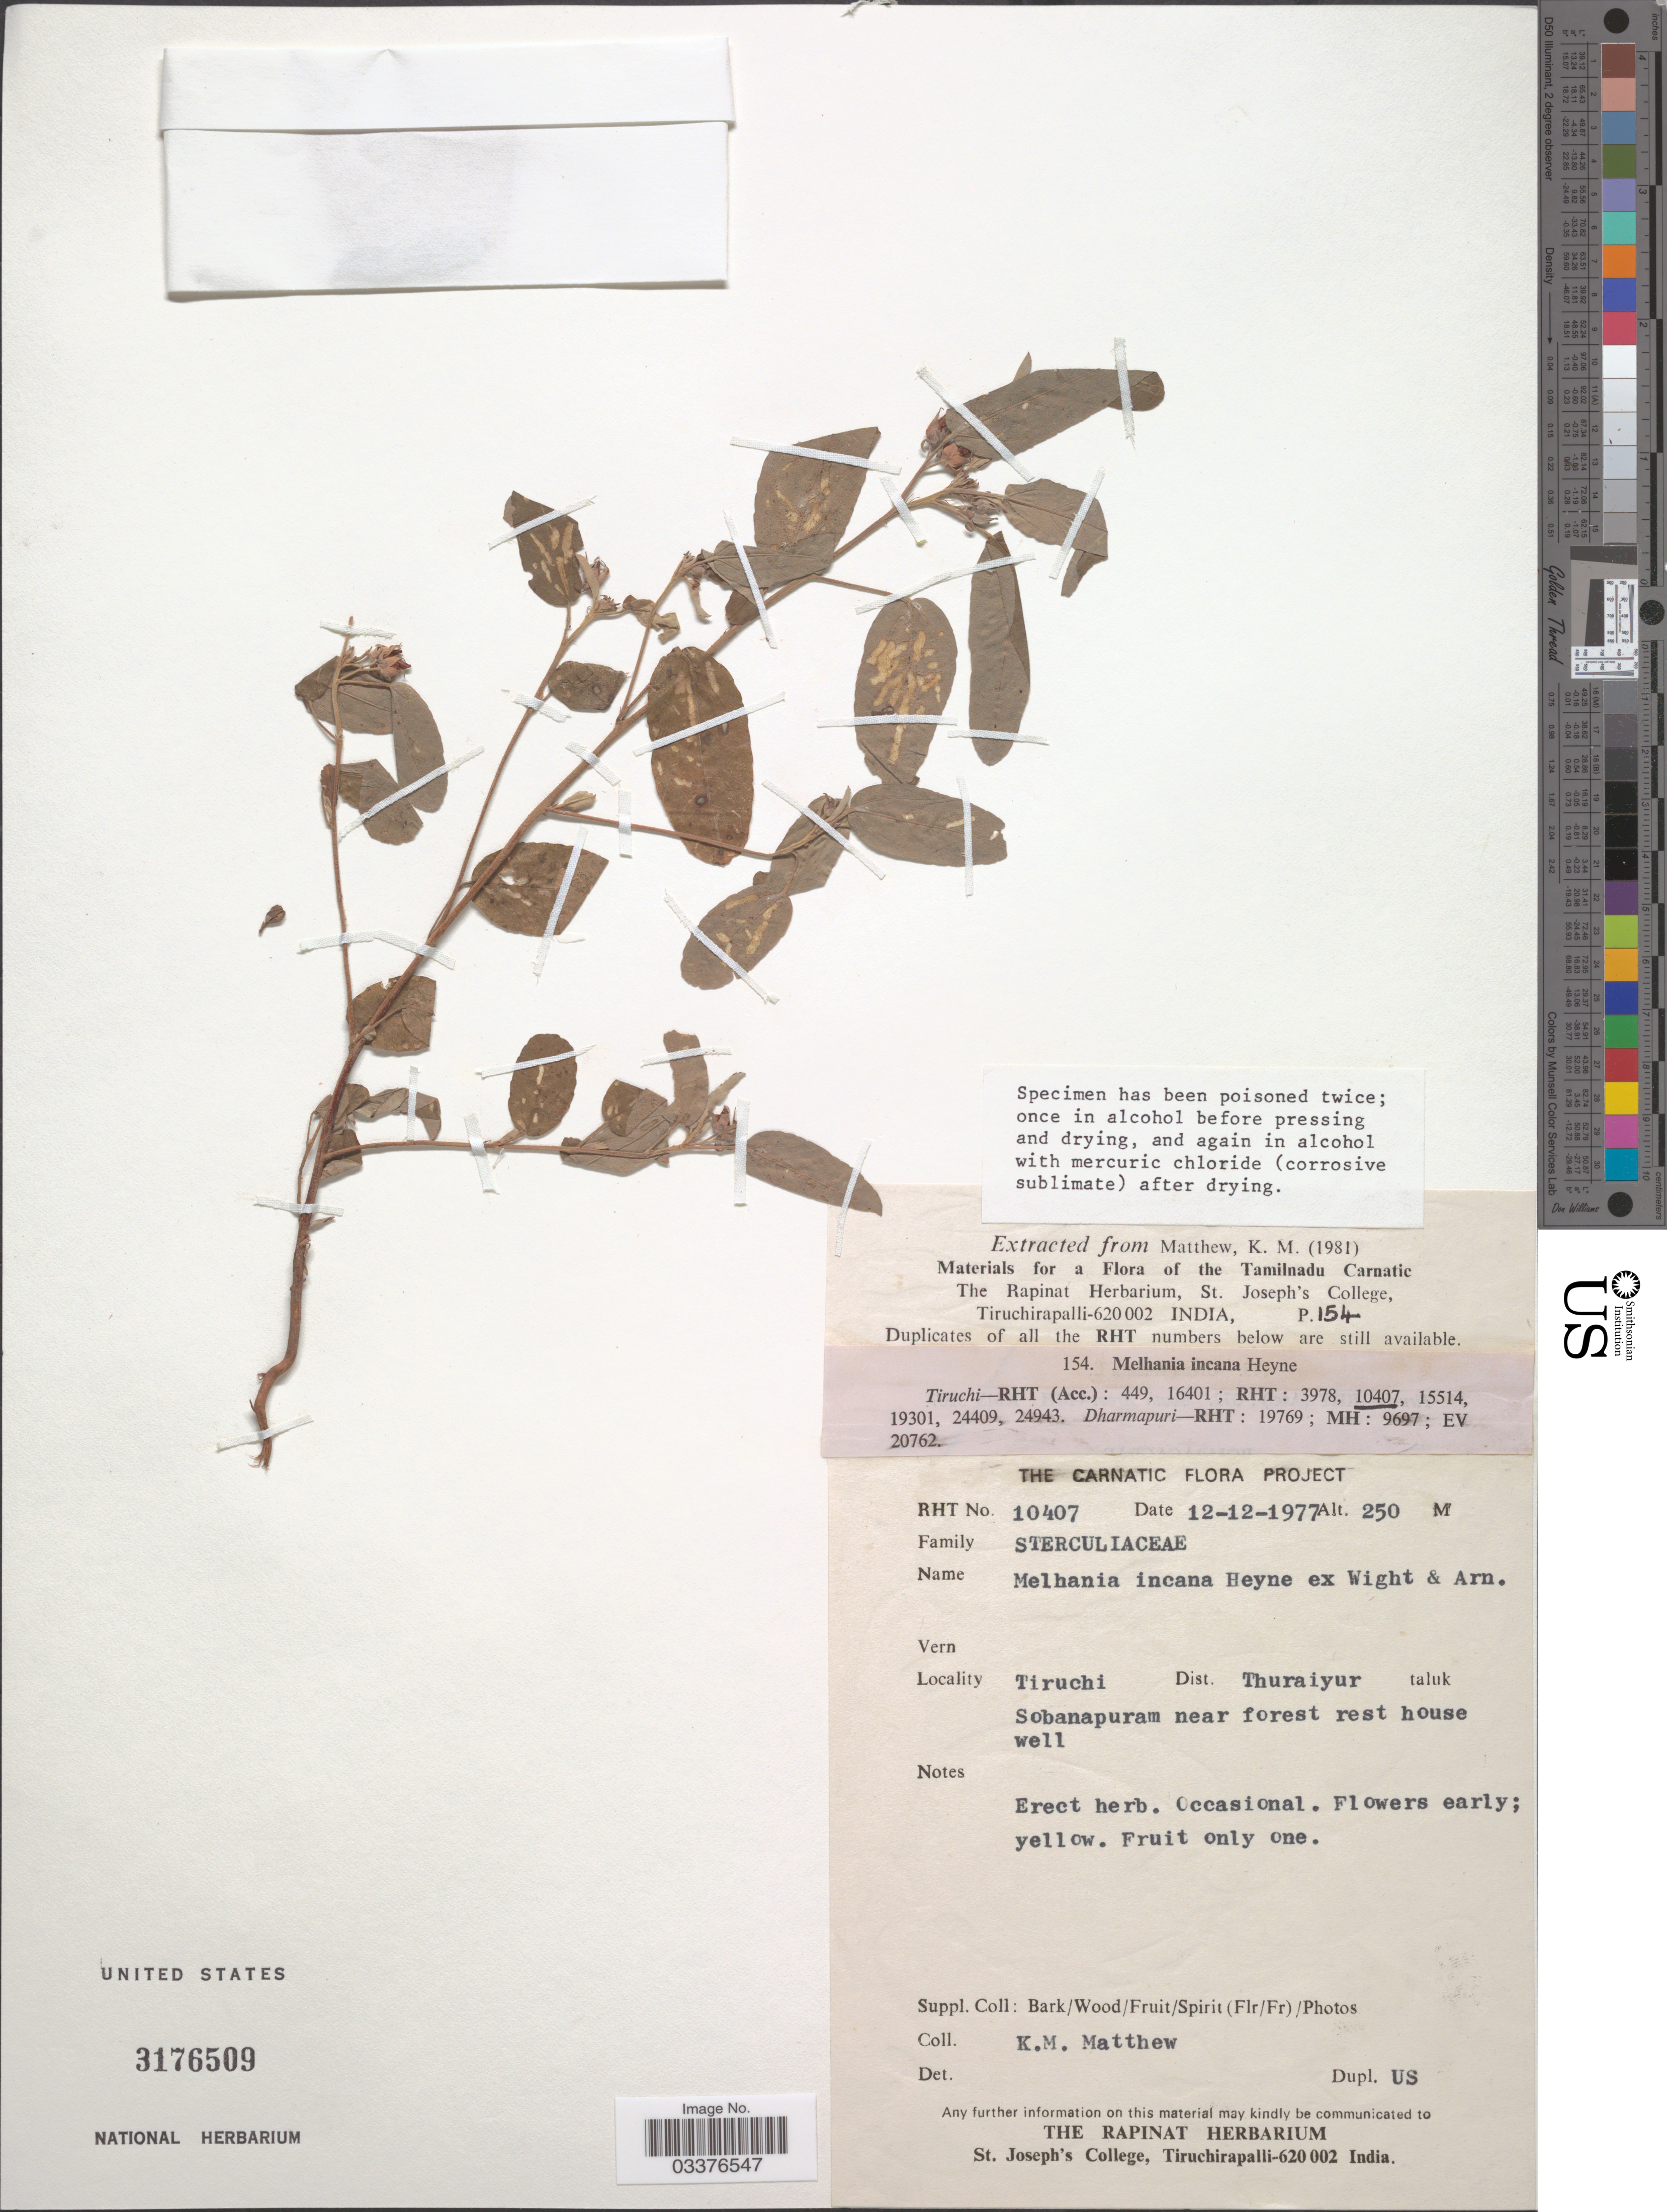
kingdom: Plantae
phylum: Tracheophyta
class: Magnoliopsida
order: Malvales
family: Malvaceae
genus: Melhania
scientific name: Melhania incana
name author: B. Heyne & Wall.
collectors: K. M. Matthew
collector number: RHT 10407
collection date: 1977-12-12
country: India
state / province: Tamil Nadu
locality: Tamilnadu Carnatic. Tiruchi Dist. Thuraiyur taluk. Sobanapuram near forest rest house well.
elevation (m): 250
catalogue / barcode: US 3176509